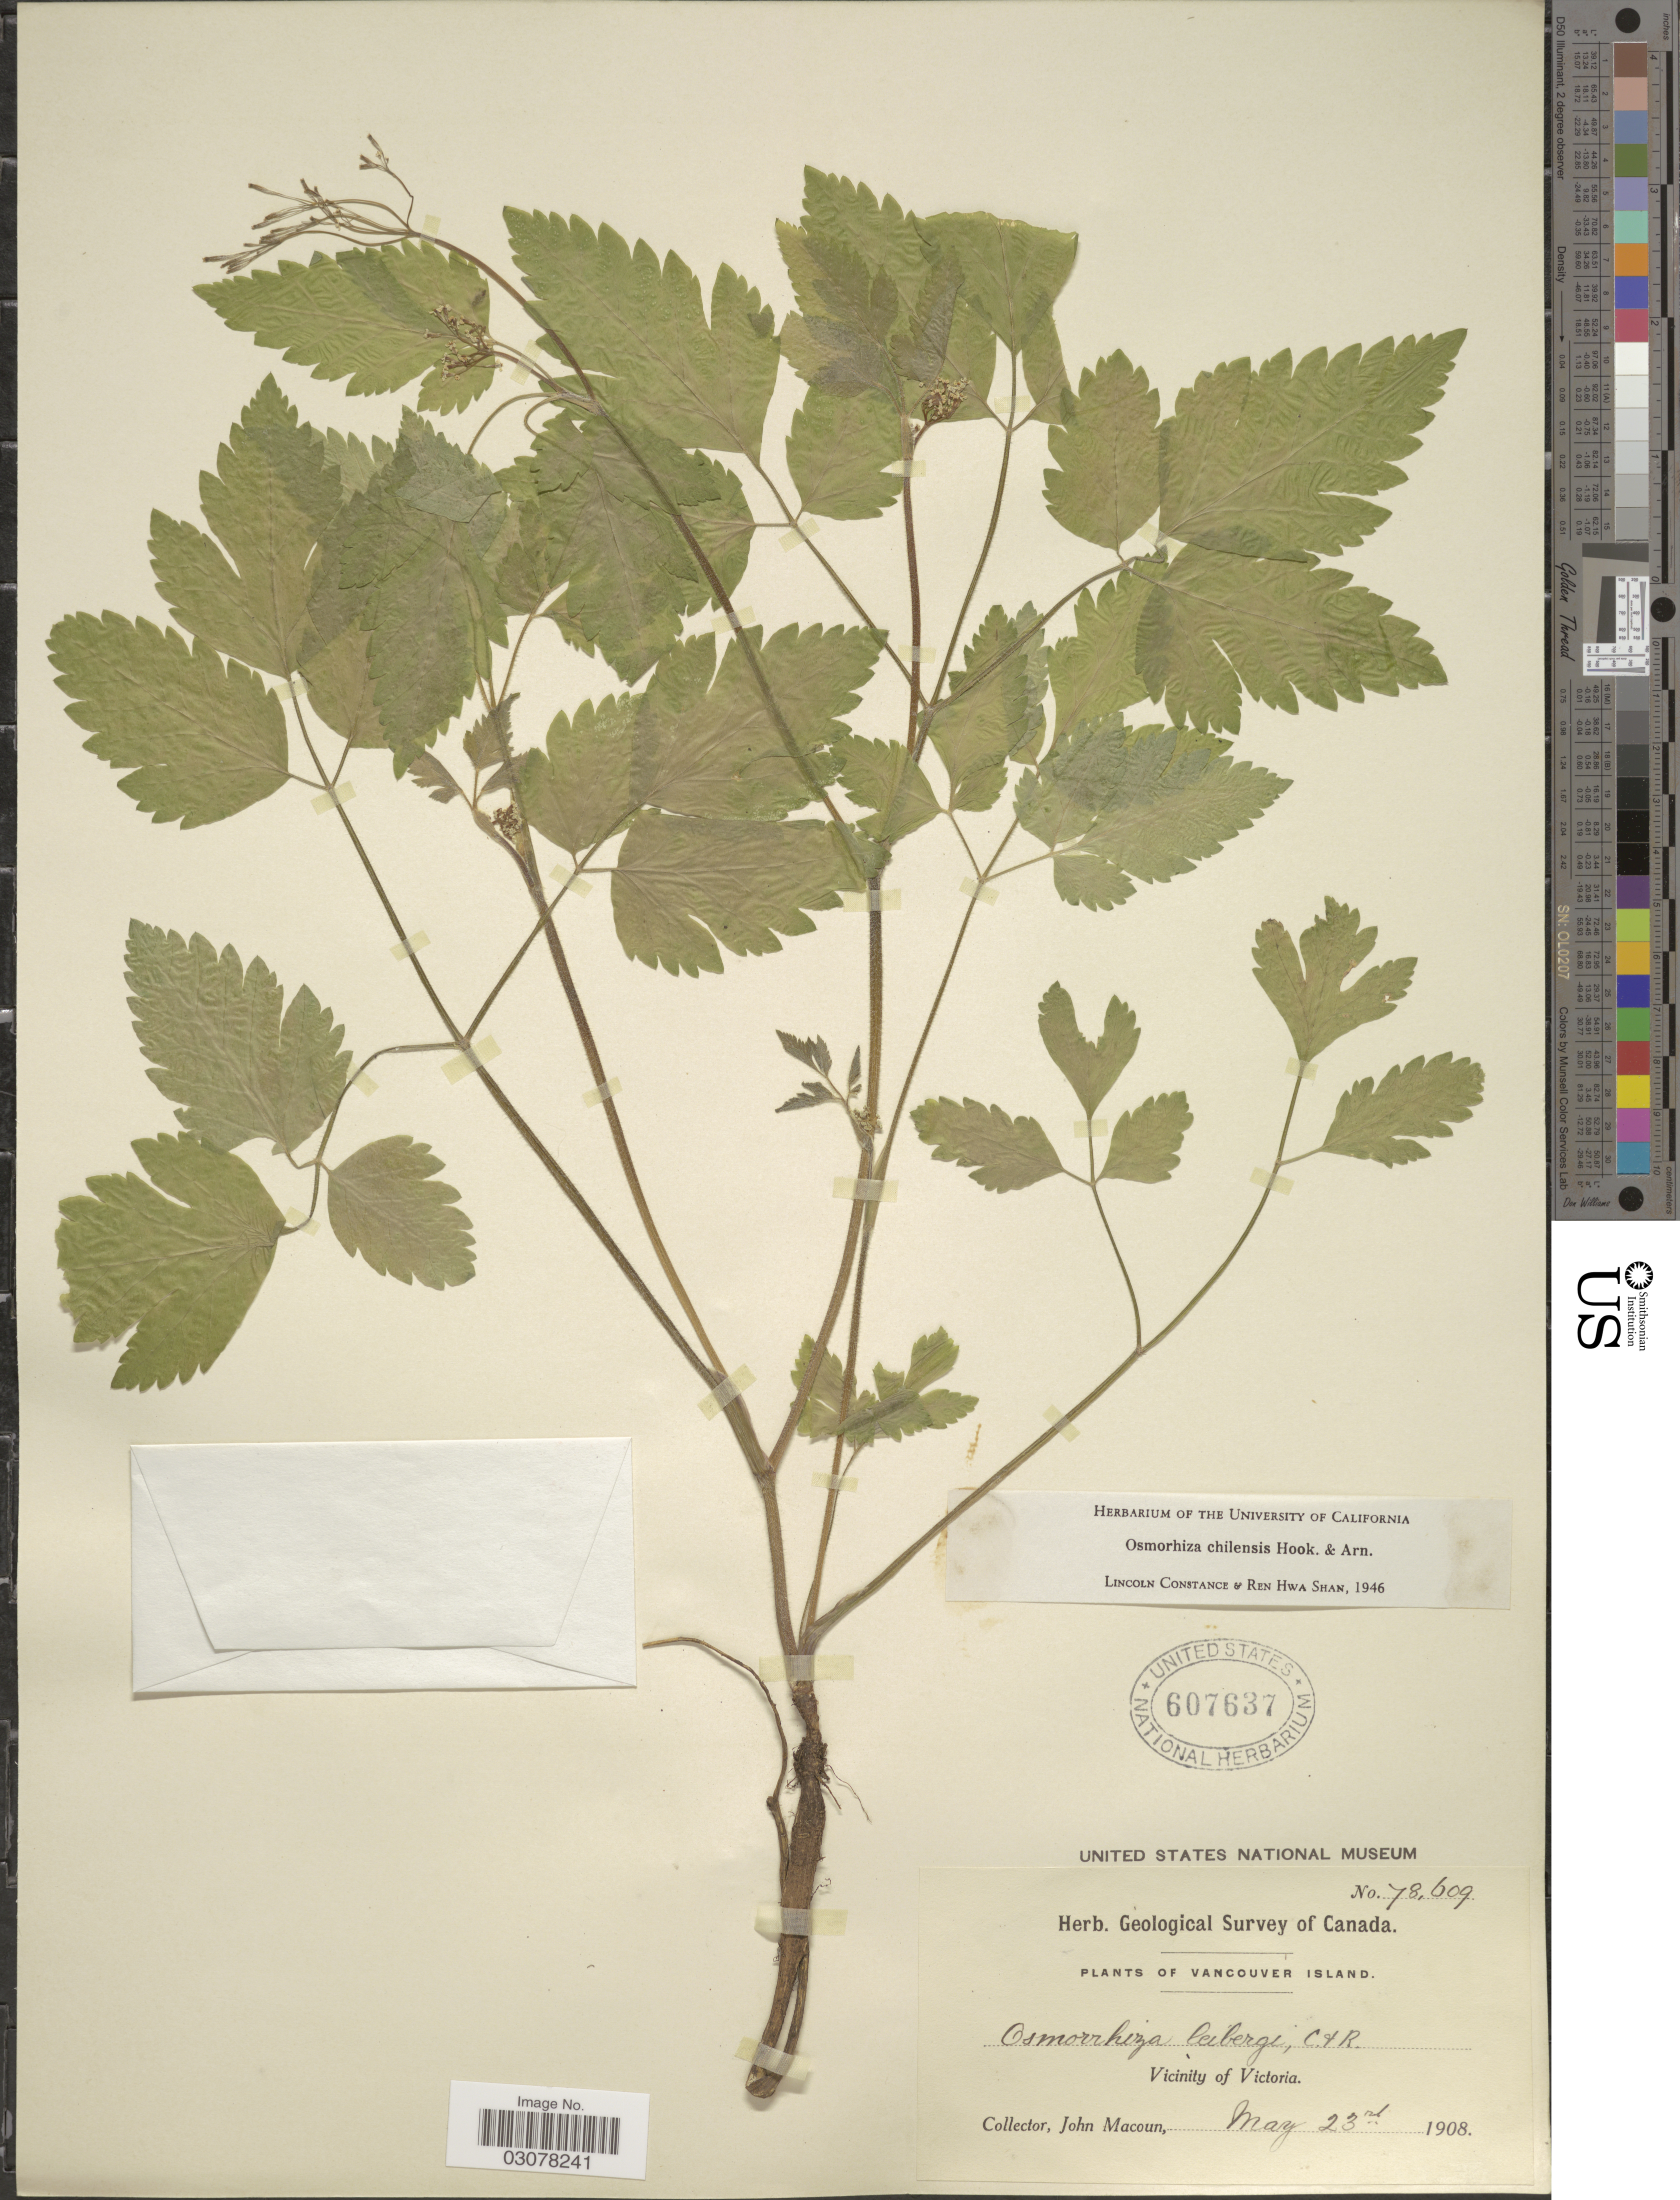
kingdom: Plantae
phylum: Tracheophyta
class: Magnoliopsida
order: Apiales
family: Apiaceae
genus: Osmorhiza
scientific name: Osmorhiza chilensis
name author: Hook. & Arn.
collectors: J. Macoun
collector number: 78609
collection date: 1908-05-23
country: Canada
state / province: British Columbia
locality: Vancouver Island. Vicinity of Victoria.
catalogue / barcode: US 607637